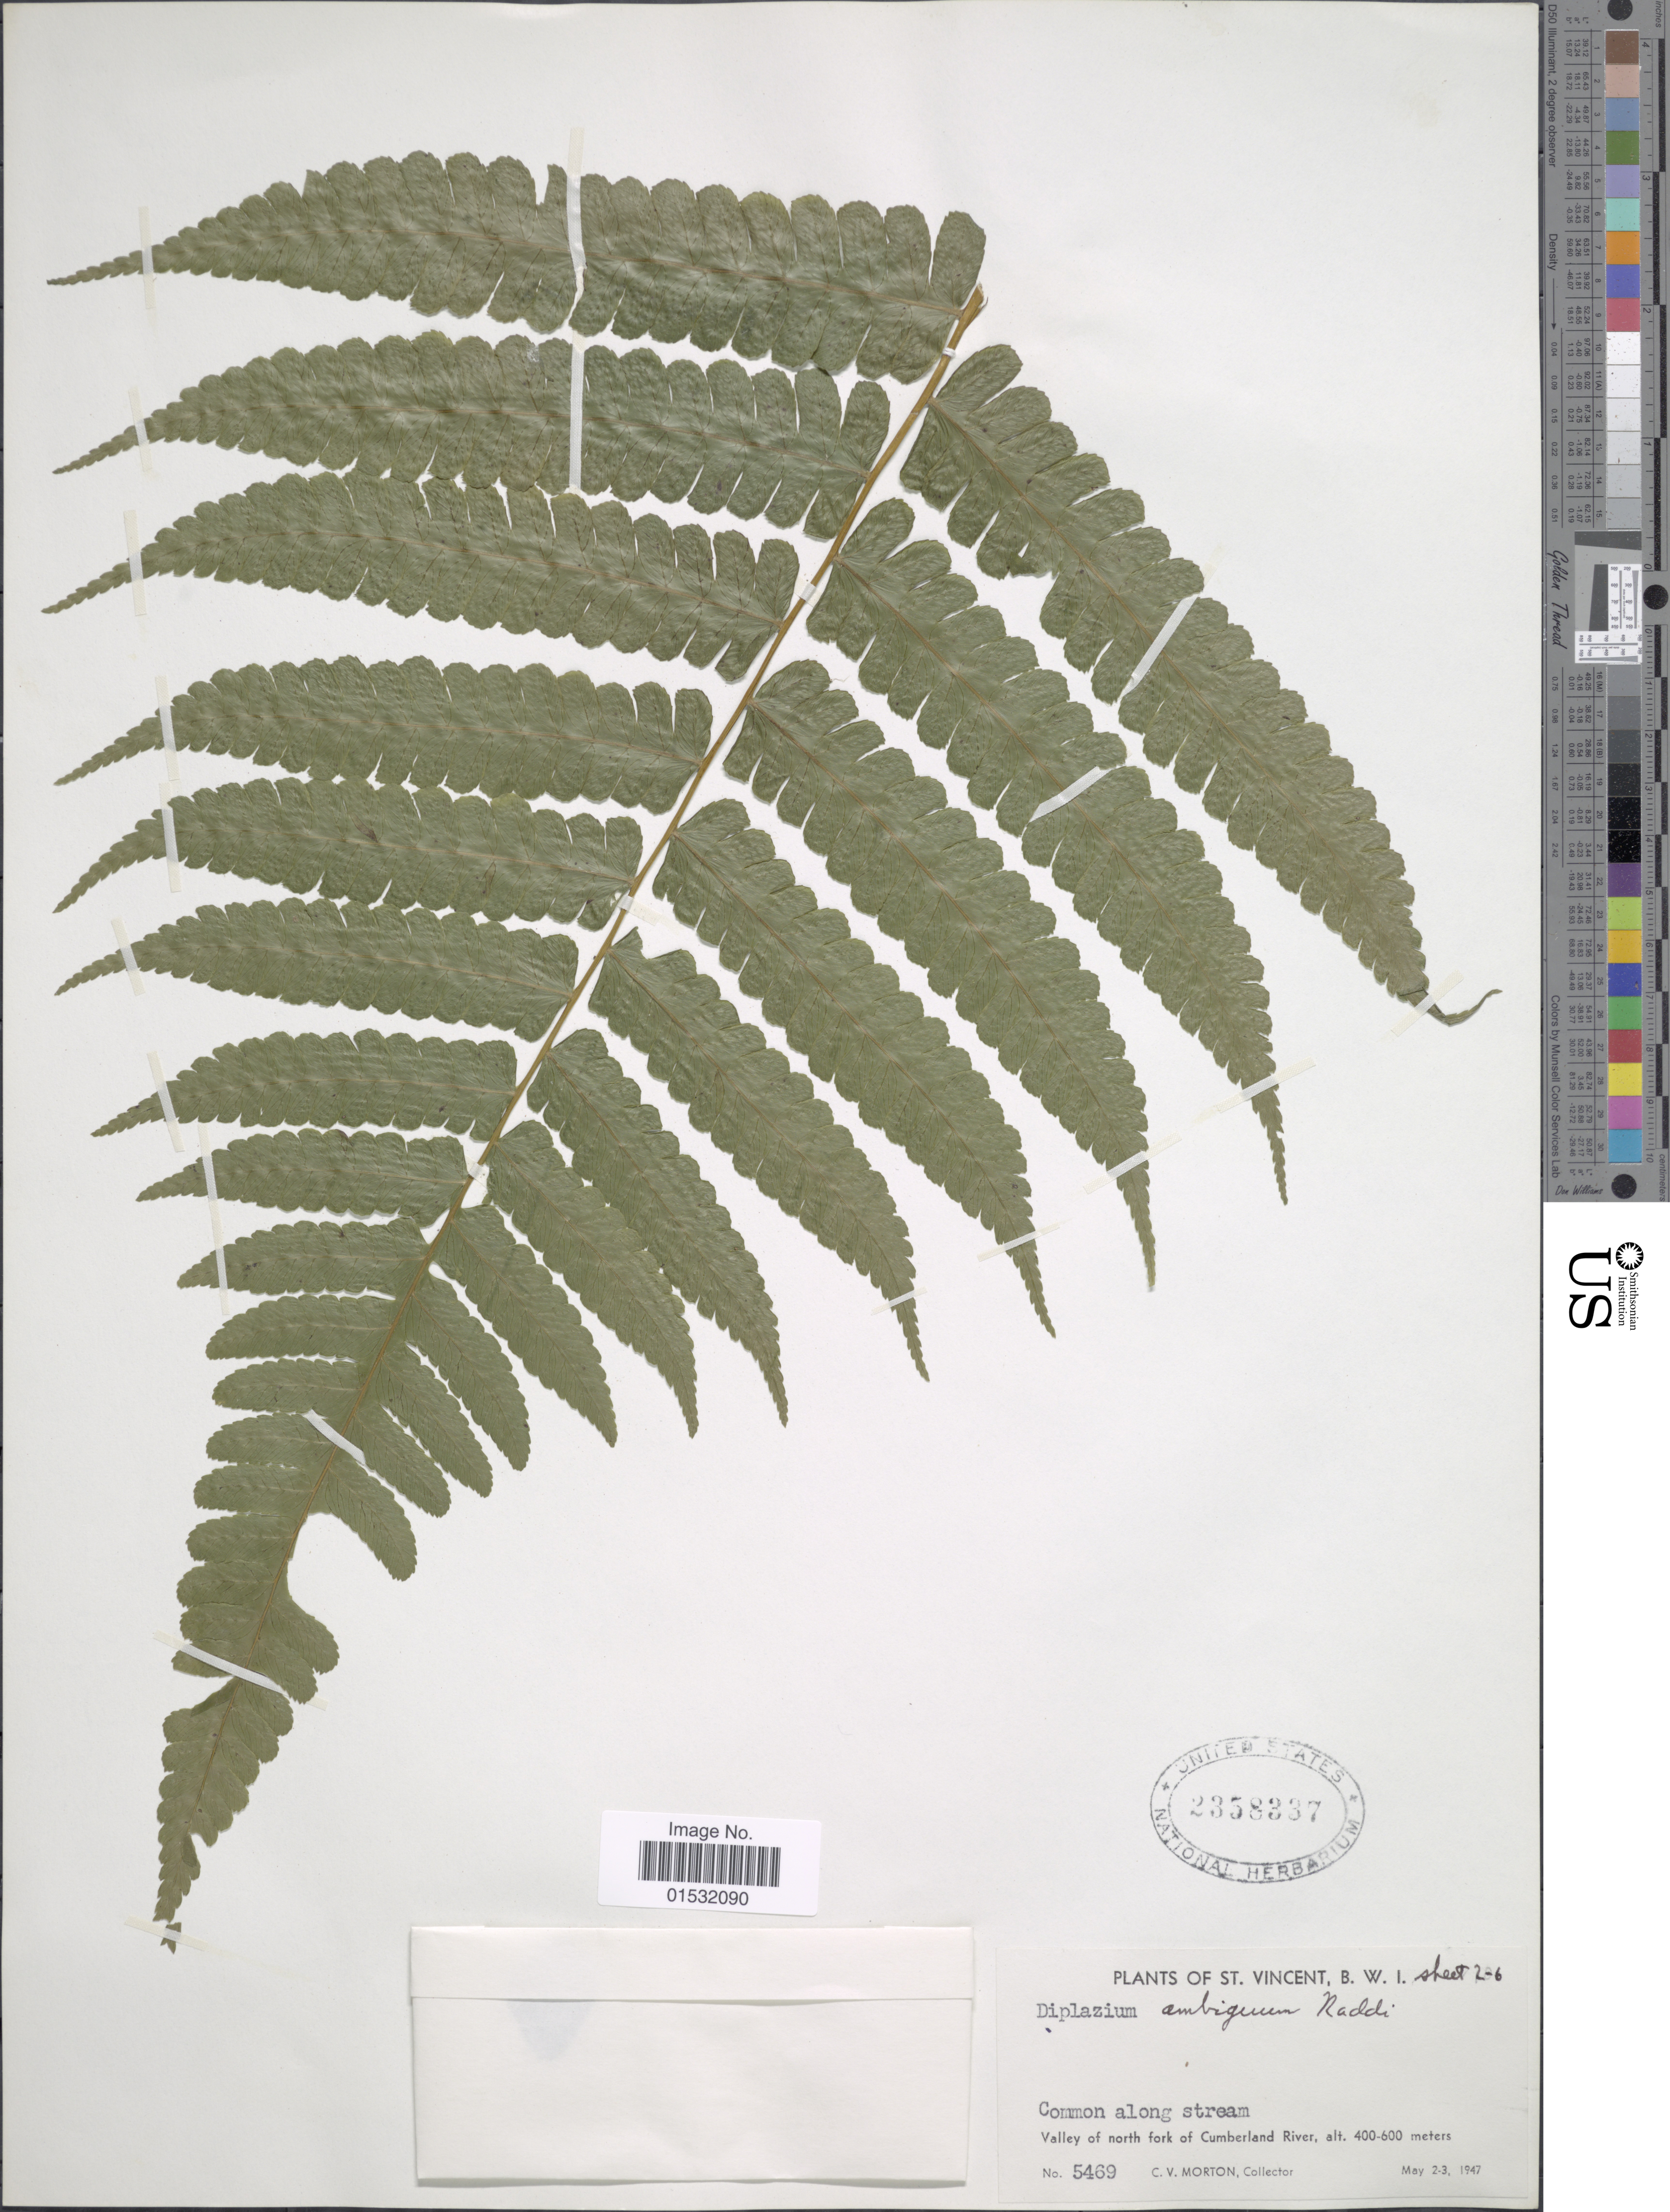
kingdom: Plantae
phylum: Tracheophyta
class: Polypodiopsida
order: Polypodiales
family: Athyriaceae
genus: Diplazium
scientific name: Diplazium ambiguum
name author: Raddi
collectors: C. V. Morton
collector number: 5469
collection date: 1947-05-02/1947-05-03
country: St. Vincent - Grenadines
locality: St. Vincent, B. W. I. Valley of north fork of Cumberland River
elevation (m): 400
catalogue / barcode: US 2358337